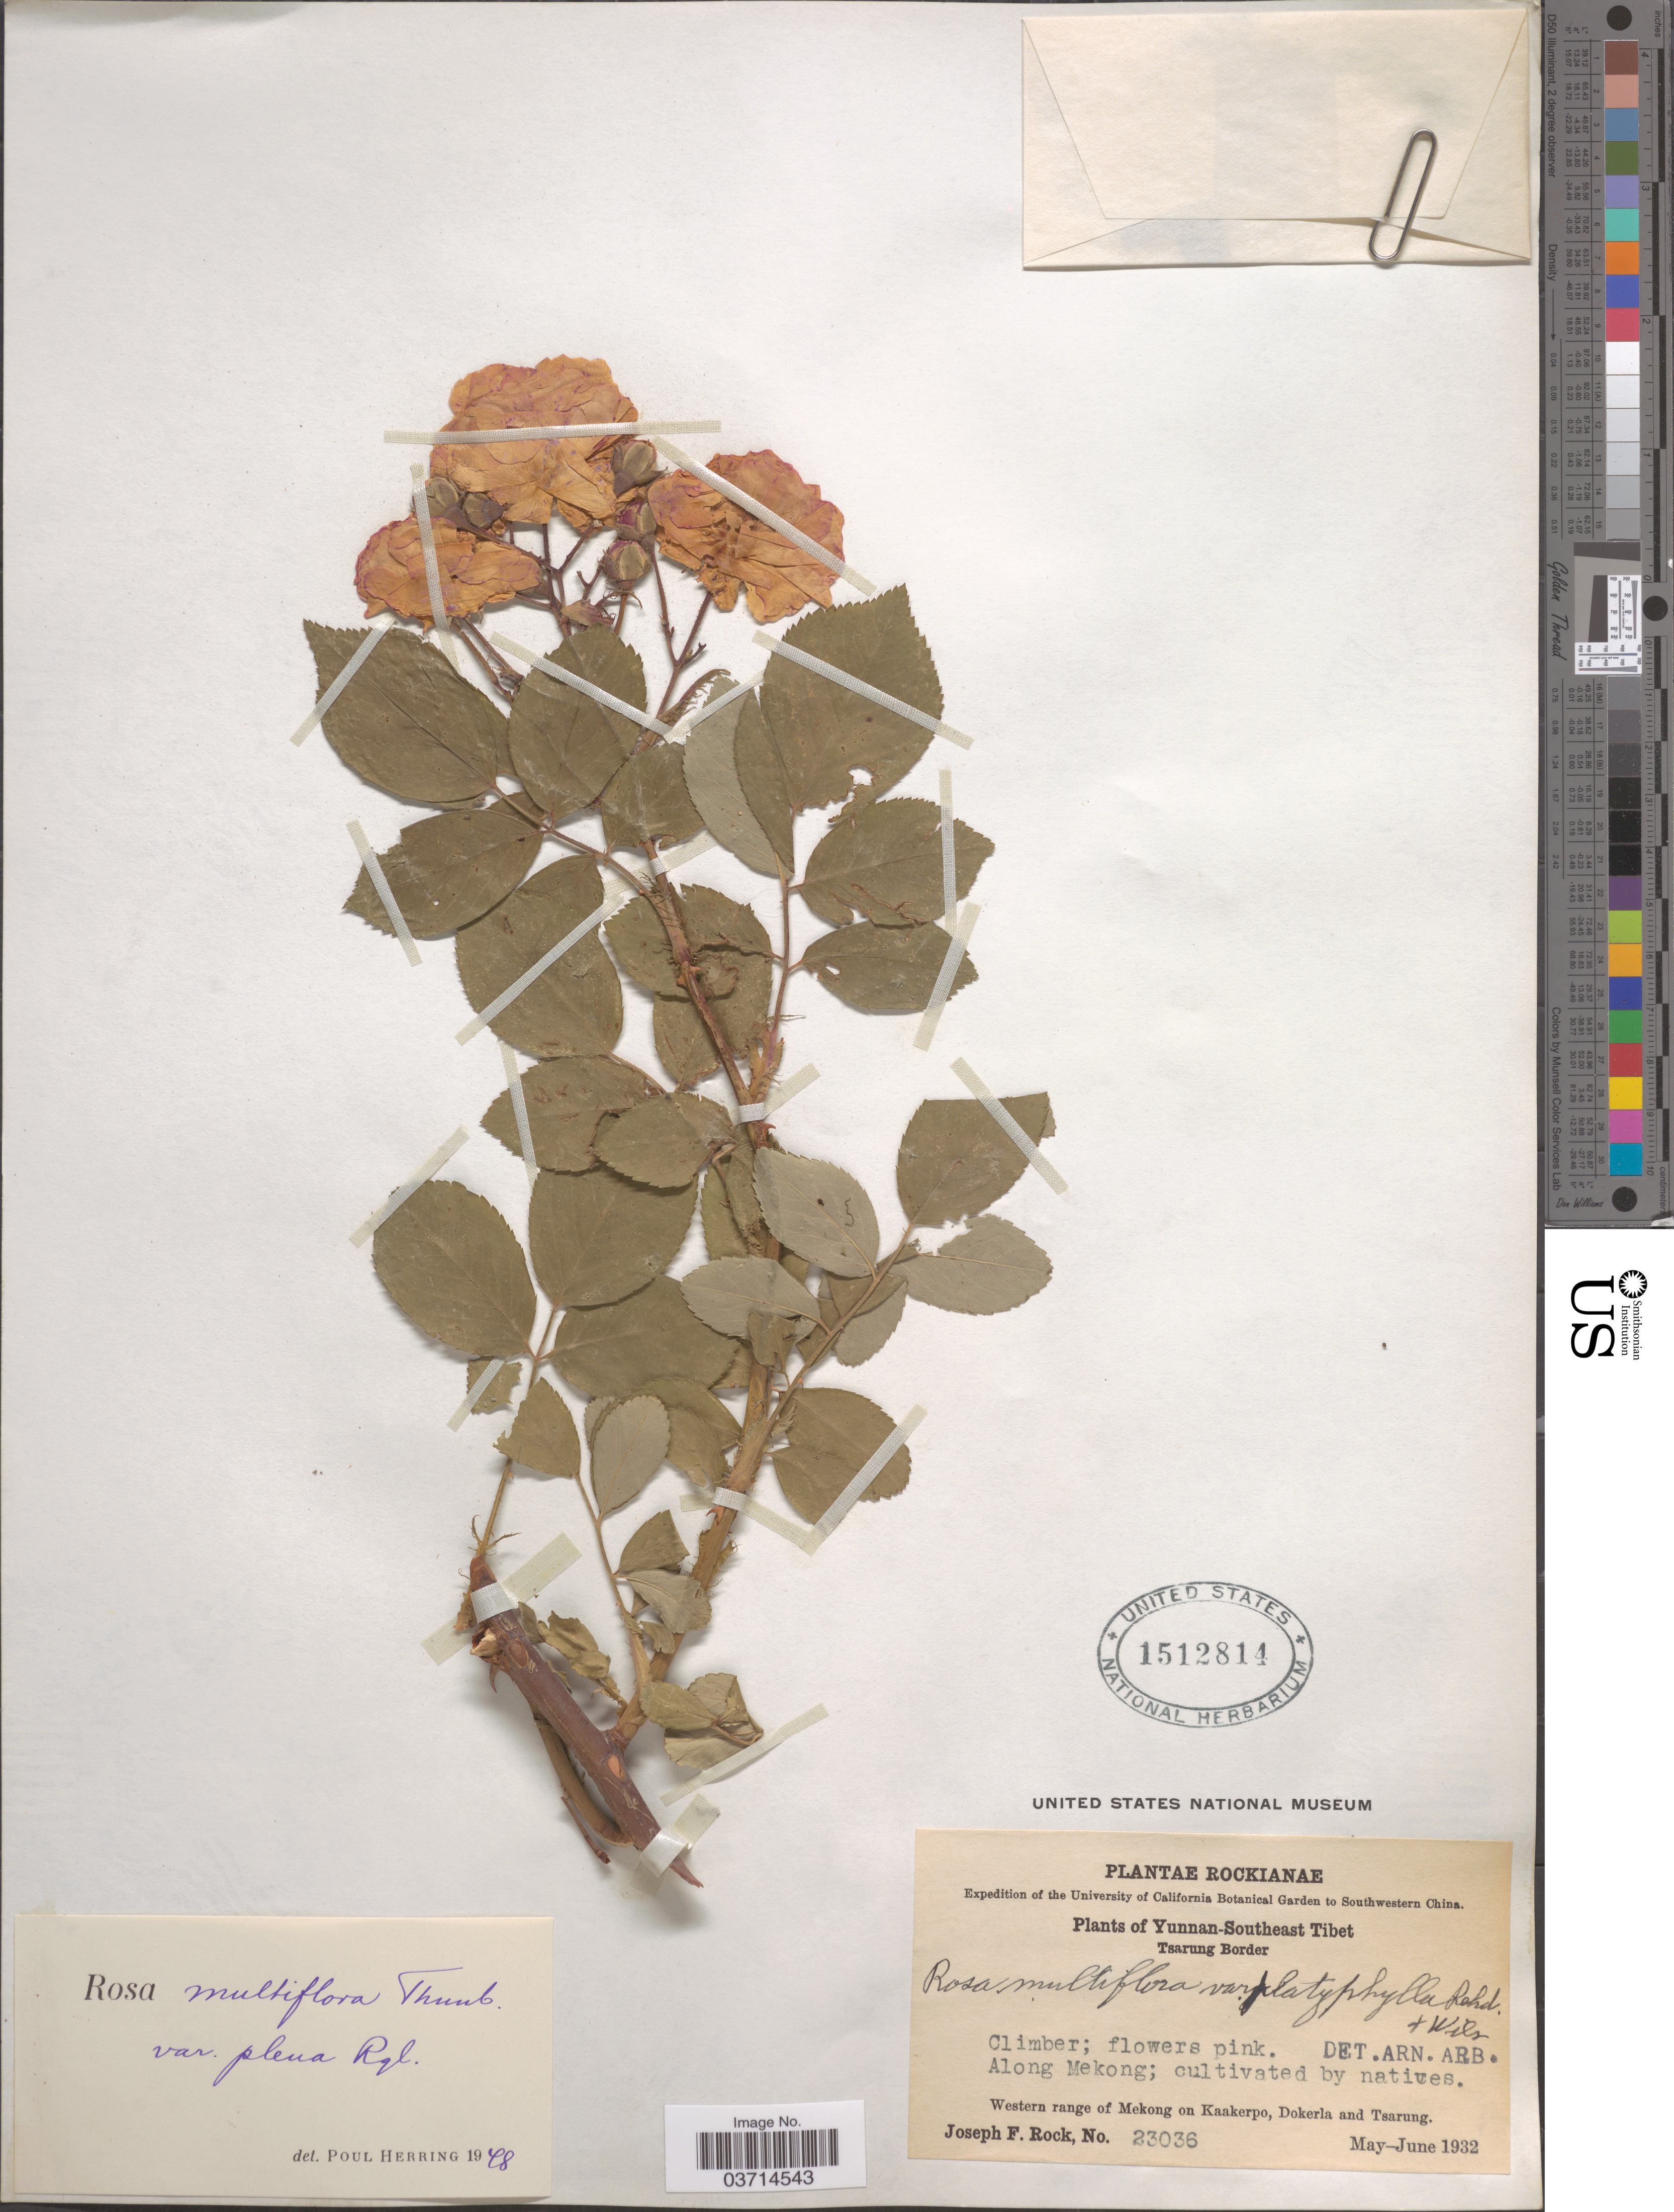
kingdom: Plantae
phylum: Tracheophyta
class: Magnoliopsida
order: Rosales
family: Rosaceae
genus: Rosa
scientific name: Rosa multiflora var. plena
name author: Regel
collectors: J. F. Rock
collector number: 23036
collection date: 1932-05/1932-06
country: China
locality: Southwestern China. Yunnan- Southeast Tibet. Tsarung Border. Along Mekong. Western range of Mekong on Kaakerpo, Dokerla and Tsarung.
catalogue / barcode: US 1512814